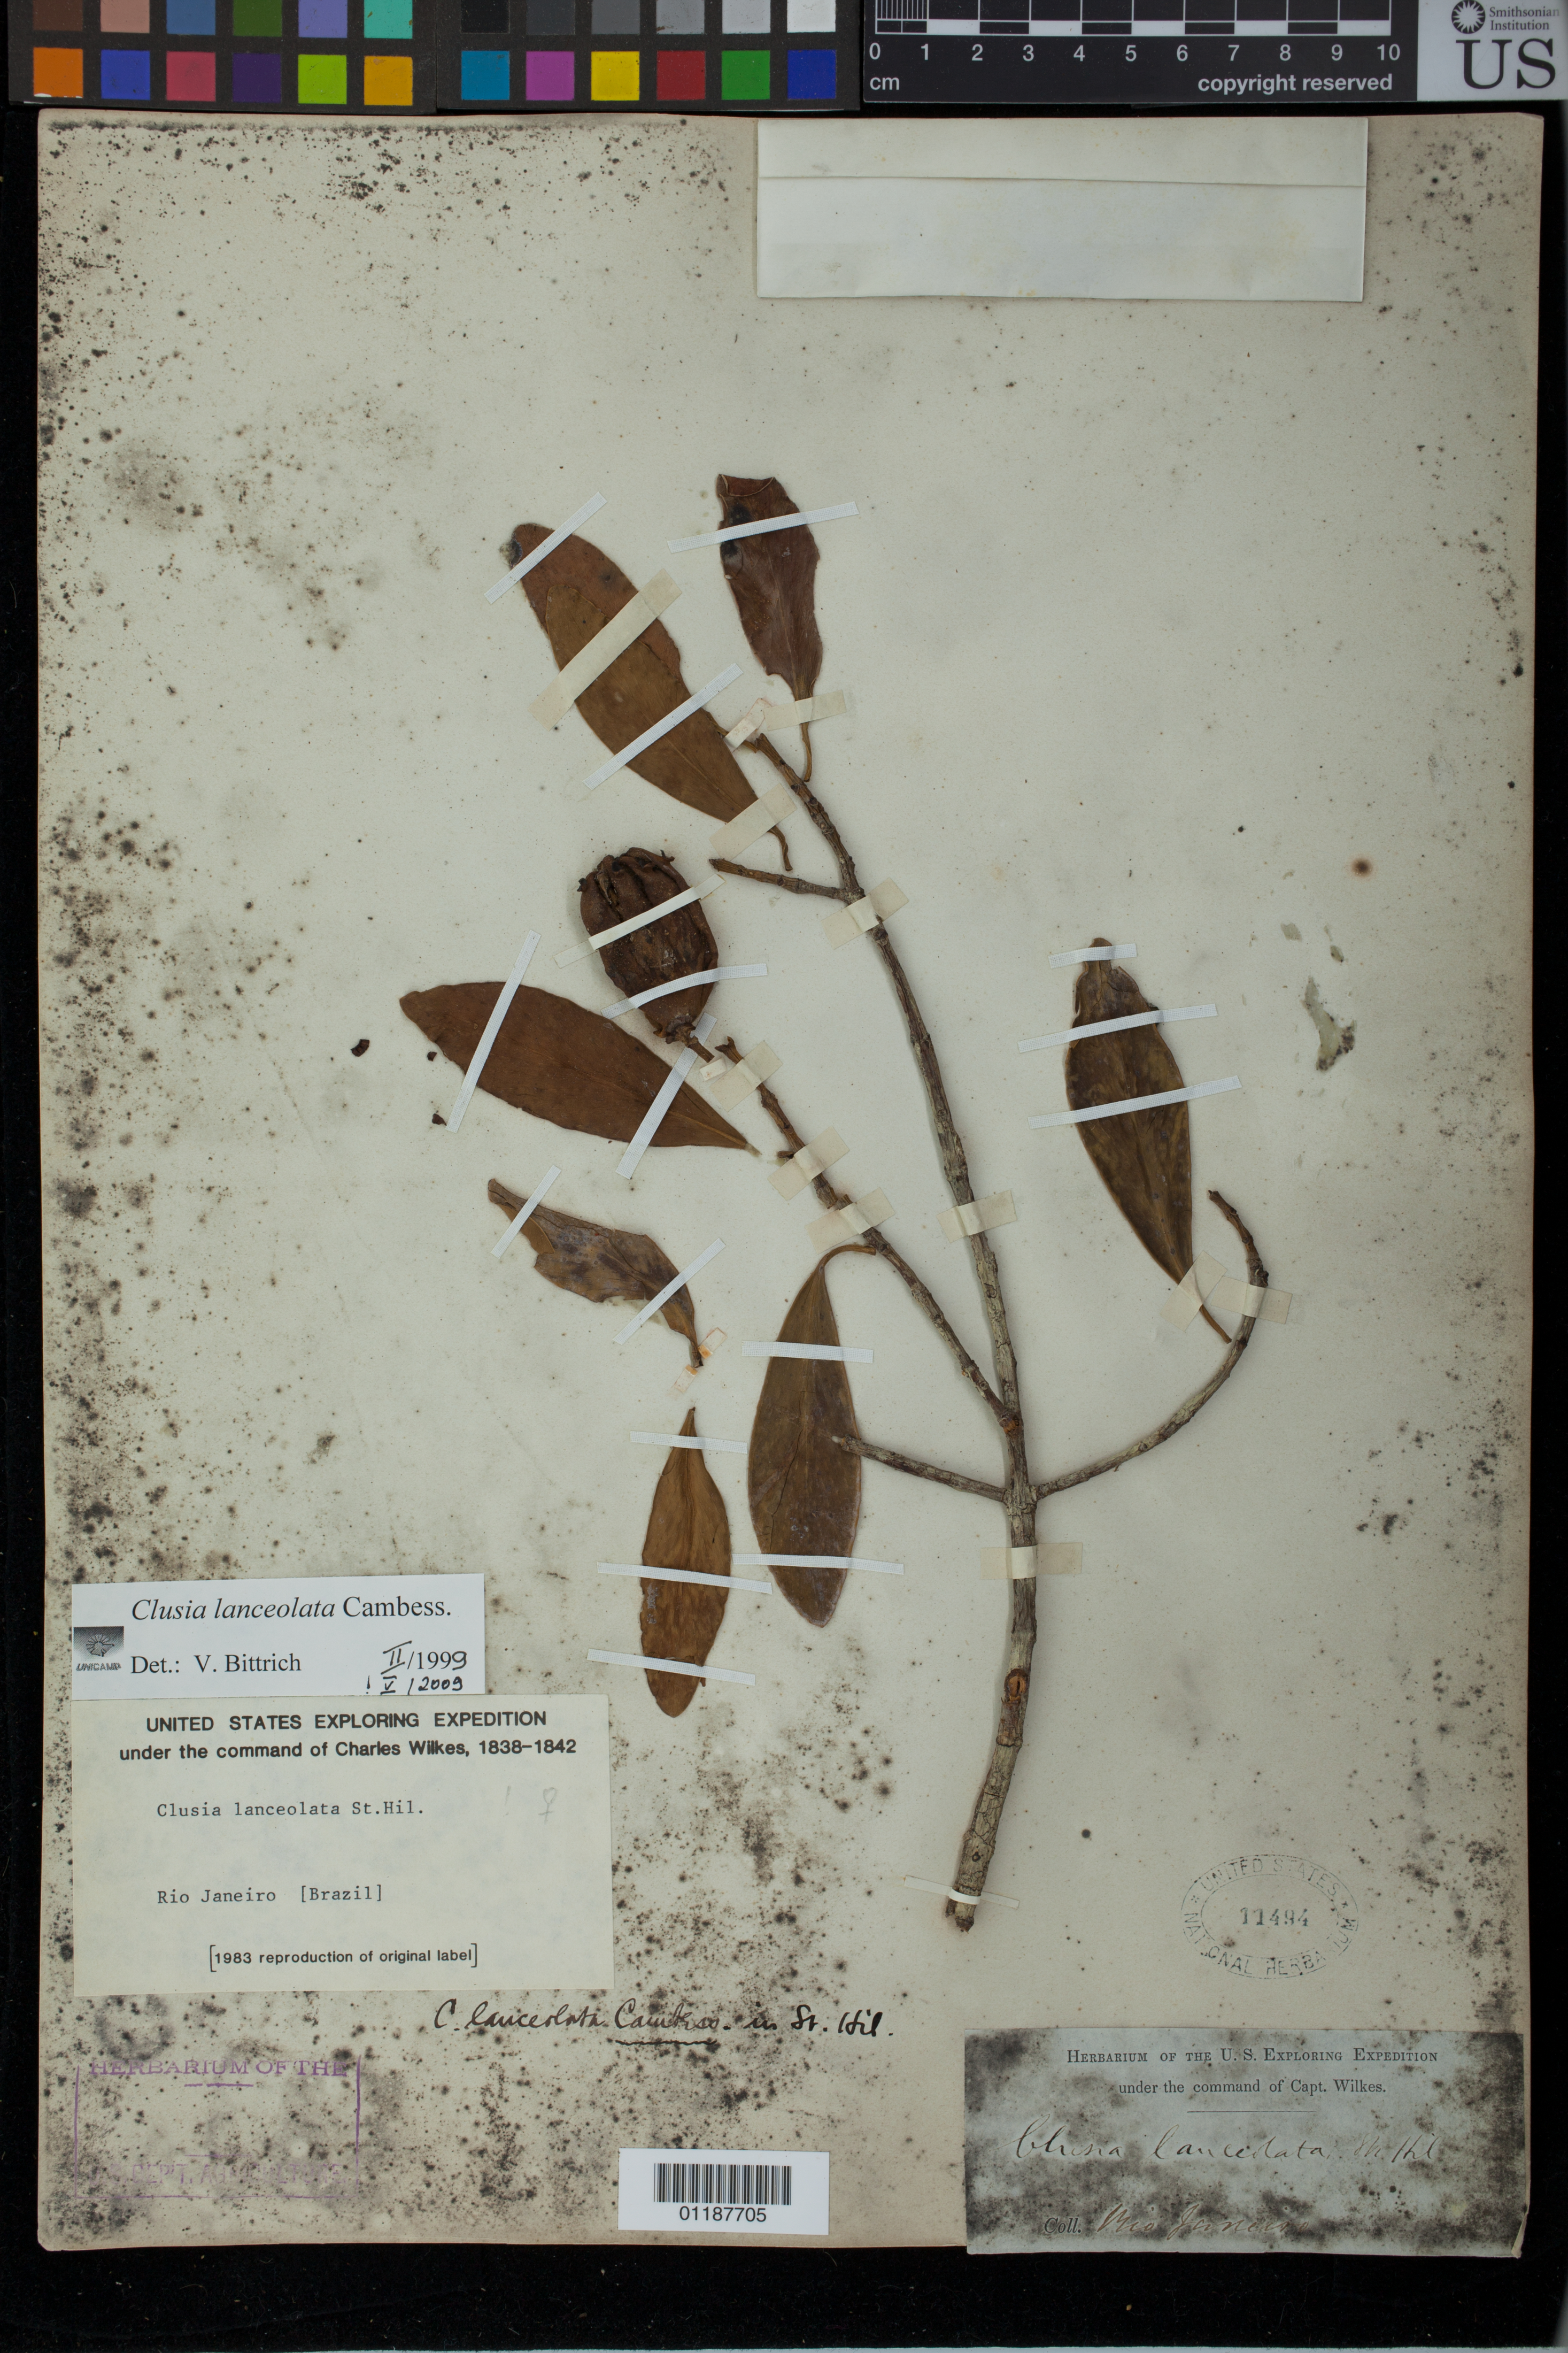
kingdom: Plantae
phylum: Tracheophyta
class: Magnoliopsida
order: Malpighiales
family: Clusiaceae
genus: Clusia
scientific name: Clusia lanceolata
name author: Cambess.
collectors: Wilkes Explor. Exped.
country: Brazil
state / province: Río de Janeiro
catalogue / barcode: US 11494